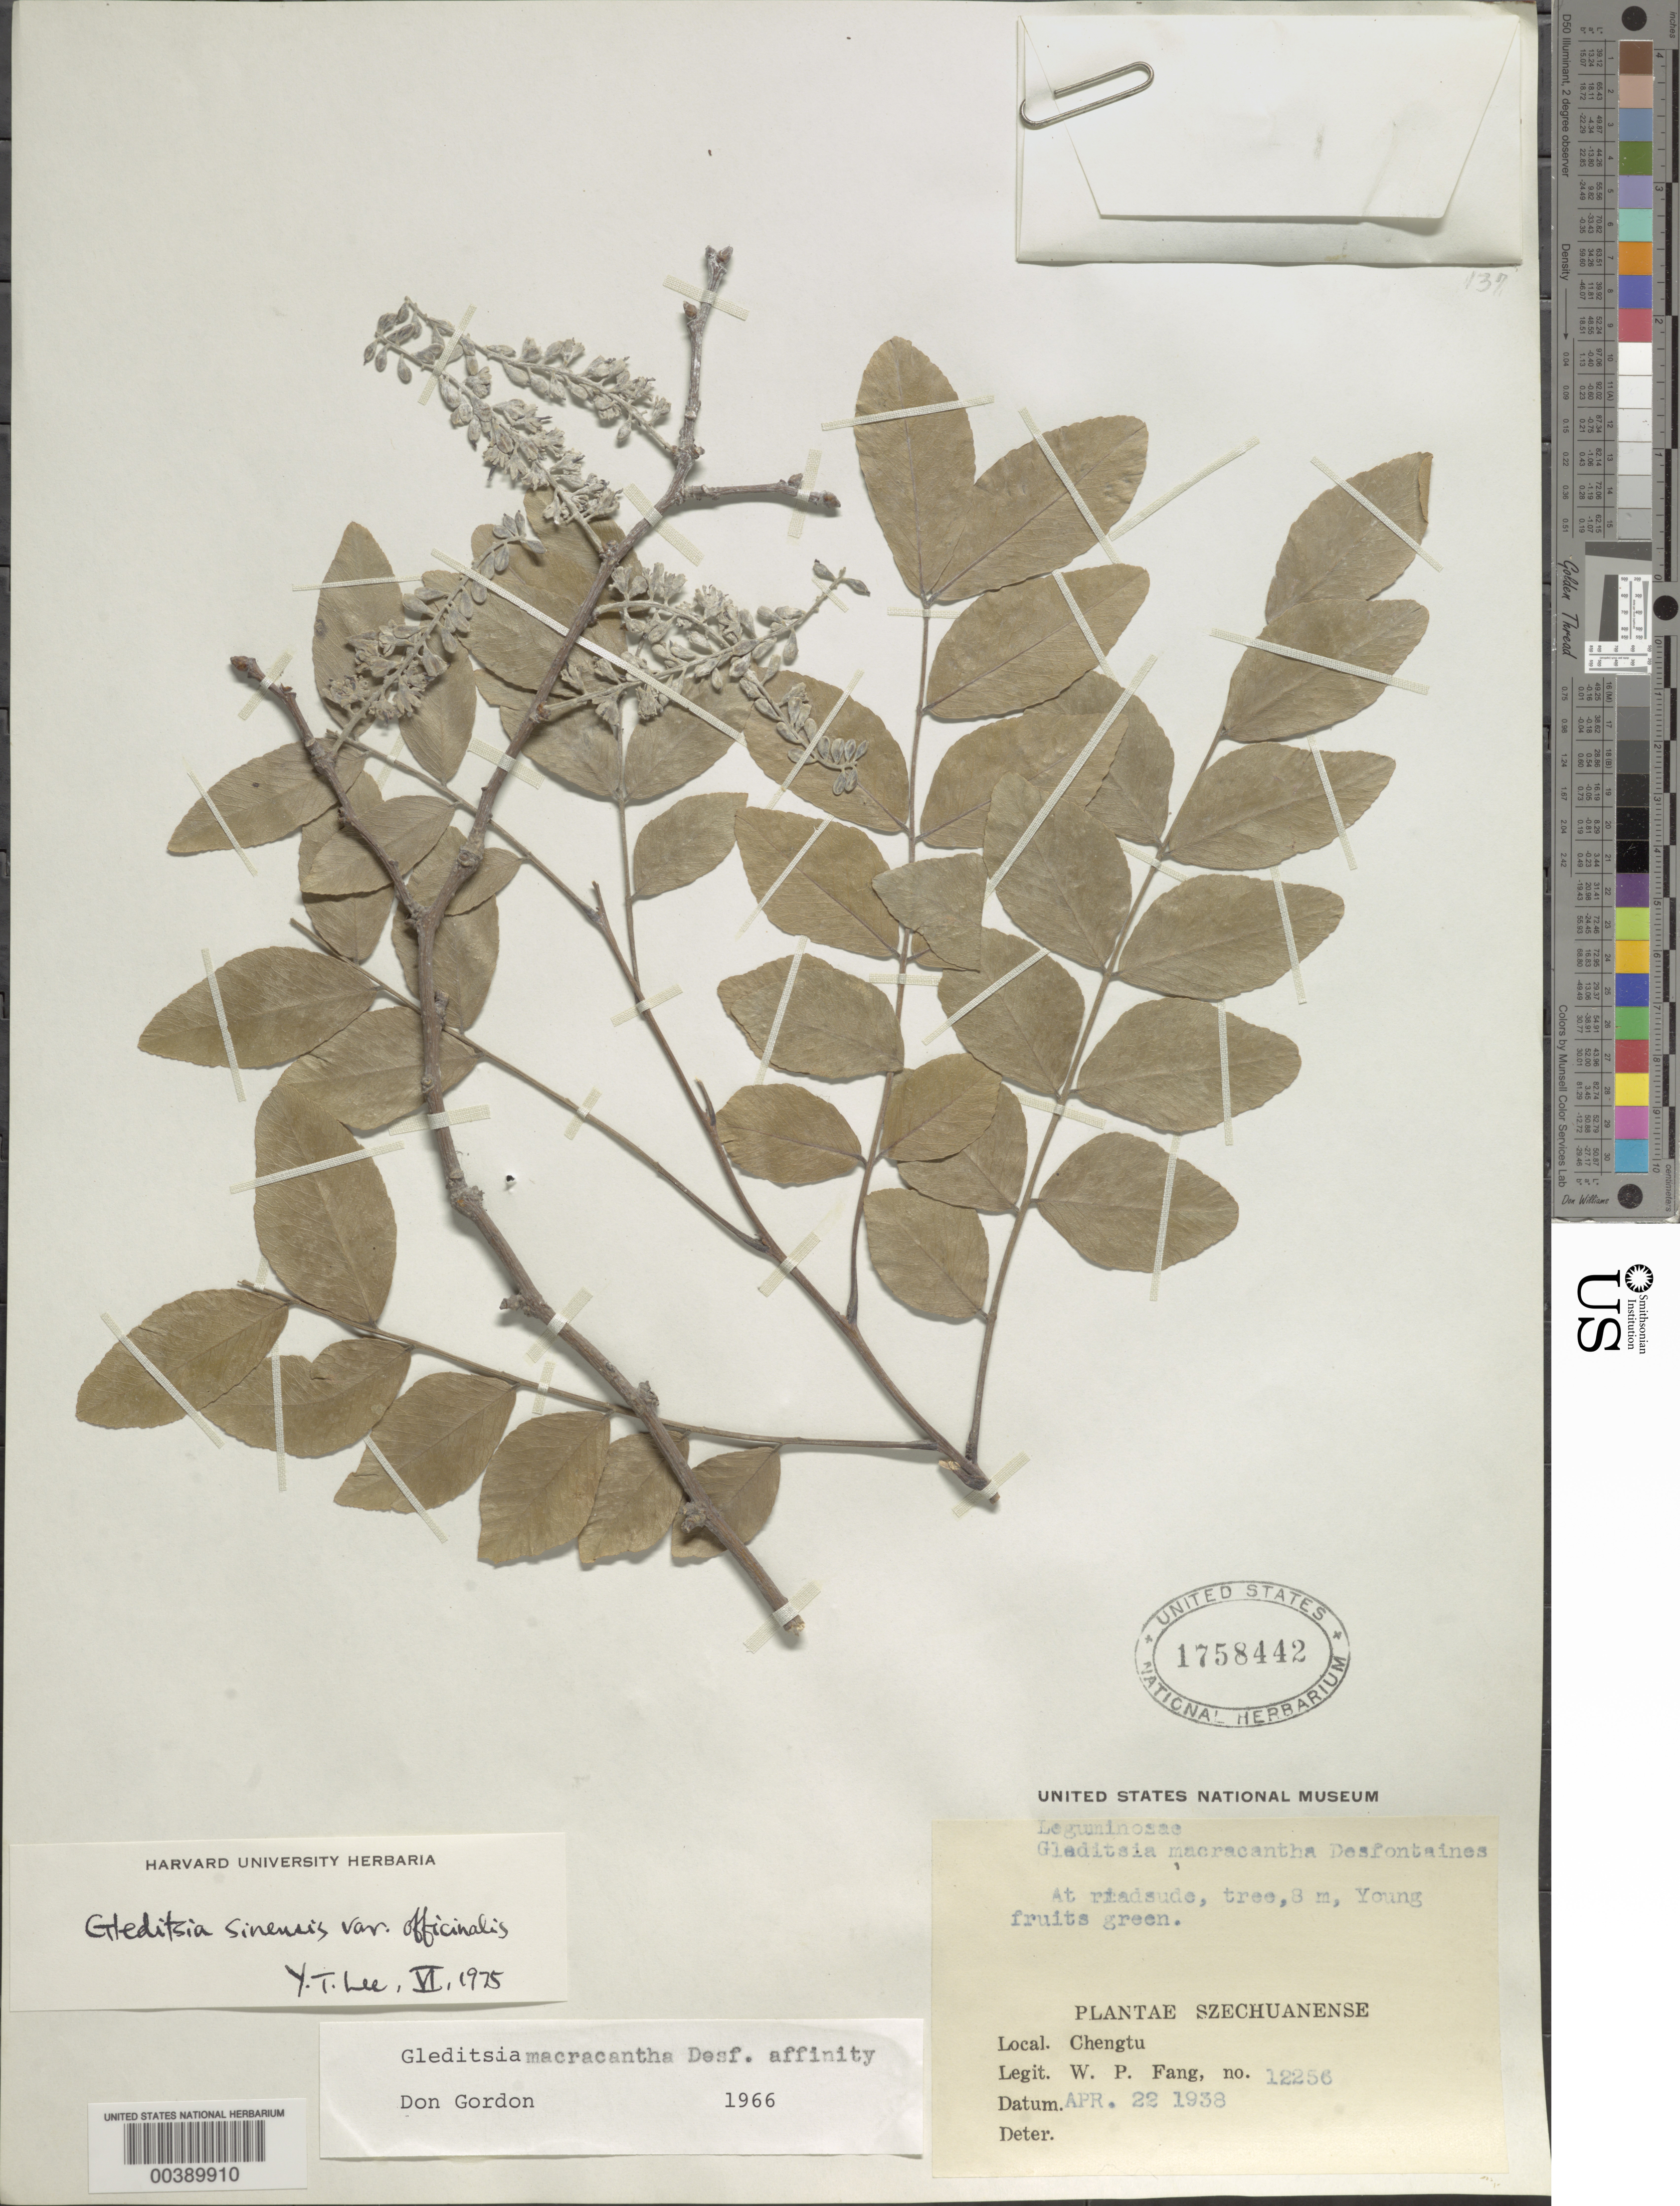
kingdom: Plantae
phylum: Tracheophyta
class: Magnoliopsida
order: Fabales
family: Fabaceae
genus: Gleditsia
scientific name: Gleditsia sinensis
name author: Lam.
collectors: W. P. Fang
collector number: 12256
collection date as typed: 22 Apr 1938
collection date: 1938-04-22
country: China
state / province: Sichuan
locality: Chengtu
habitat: At roadside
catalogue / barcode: US 1758442